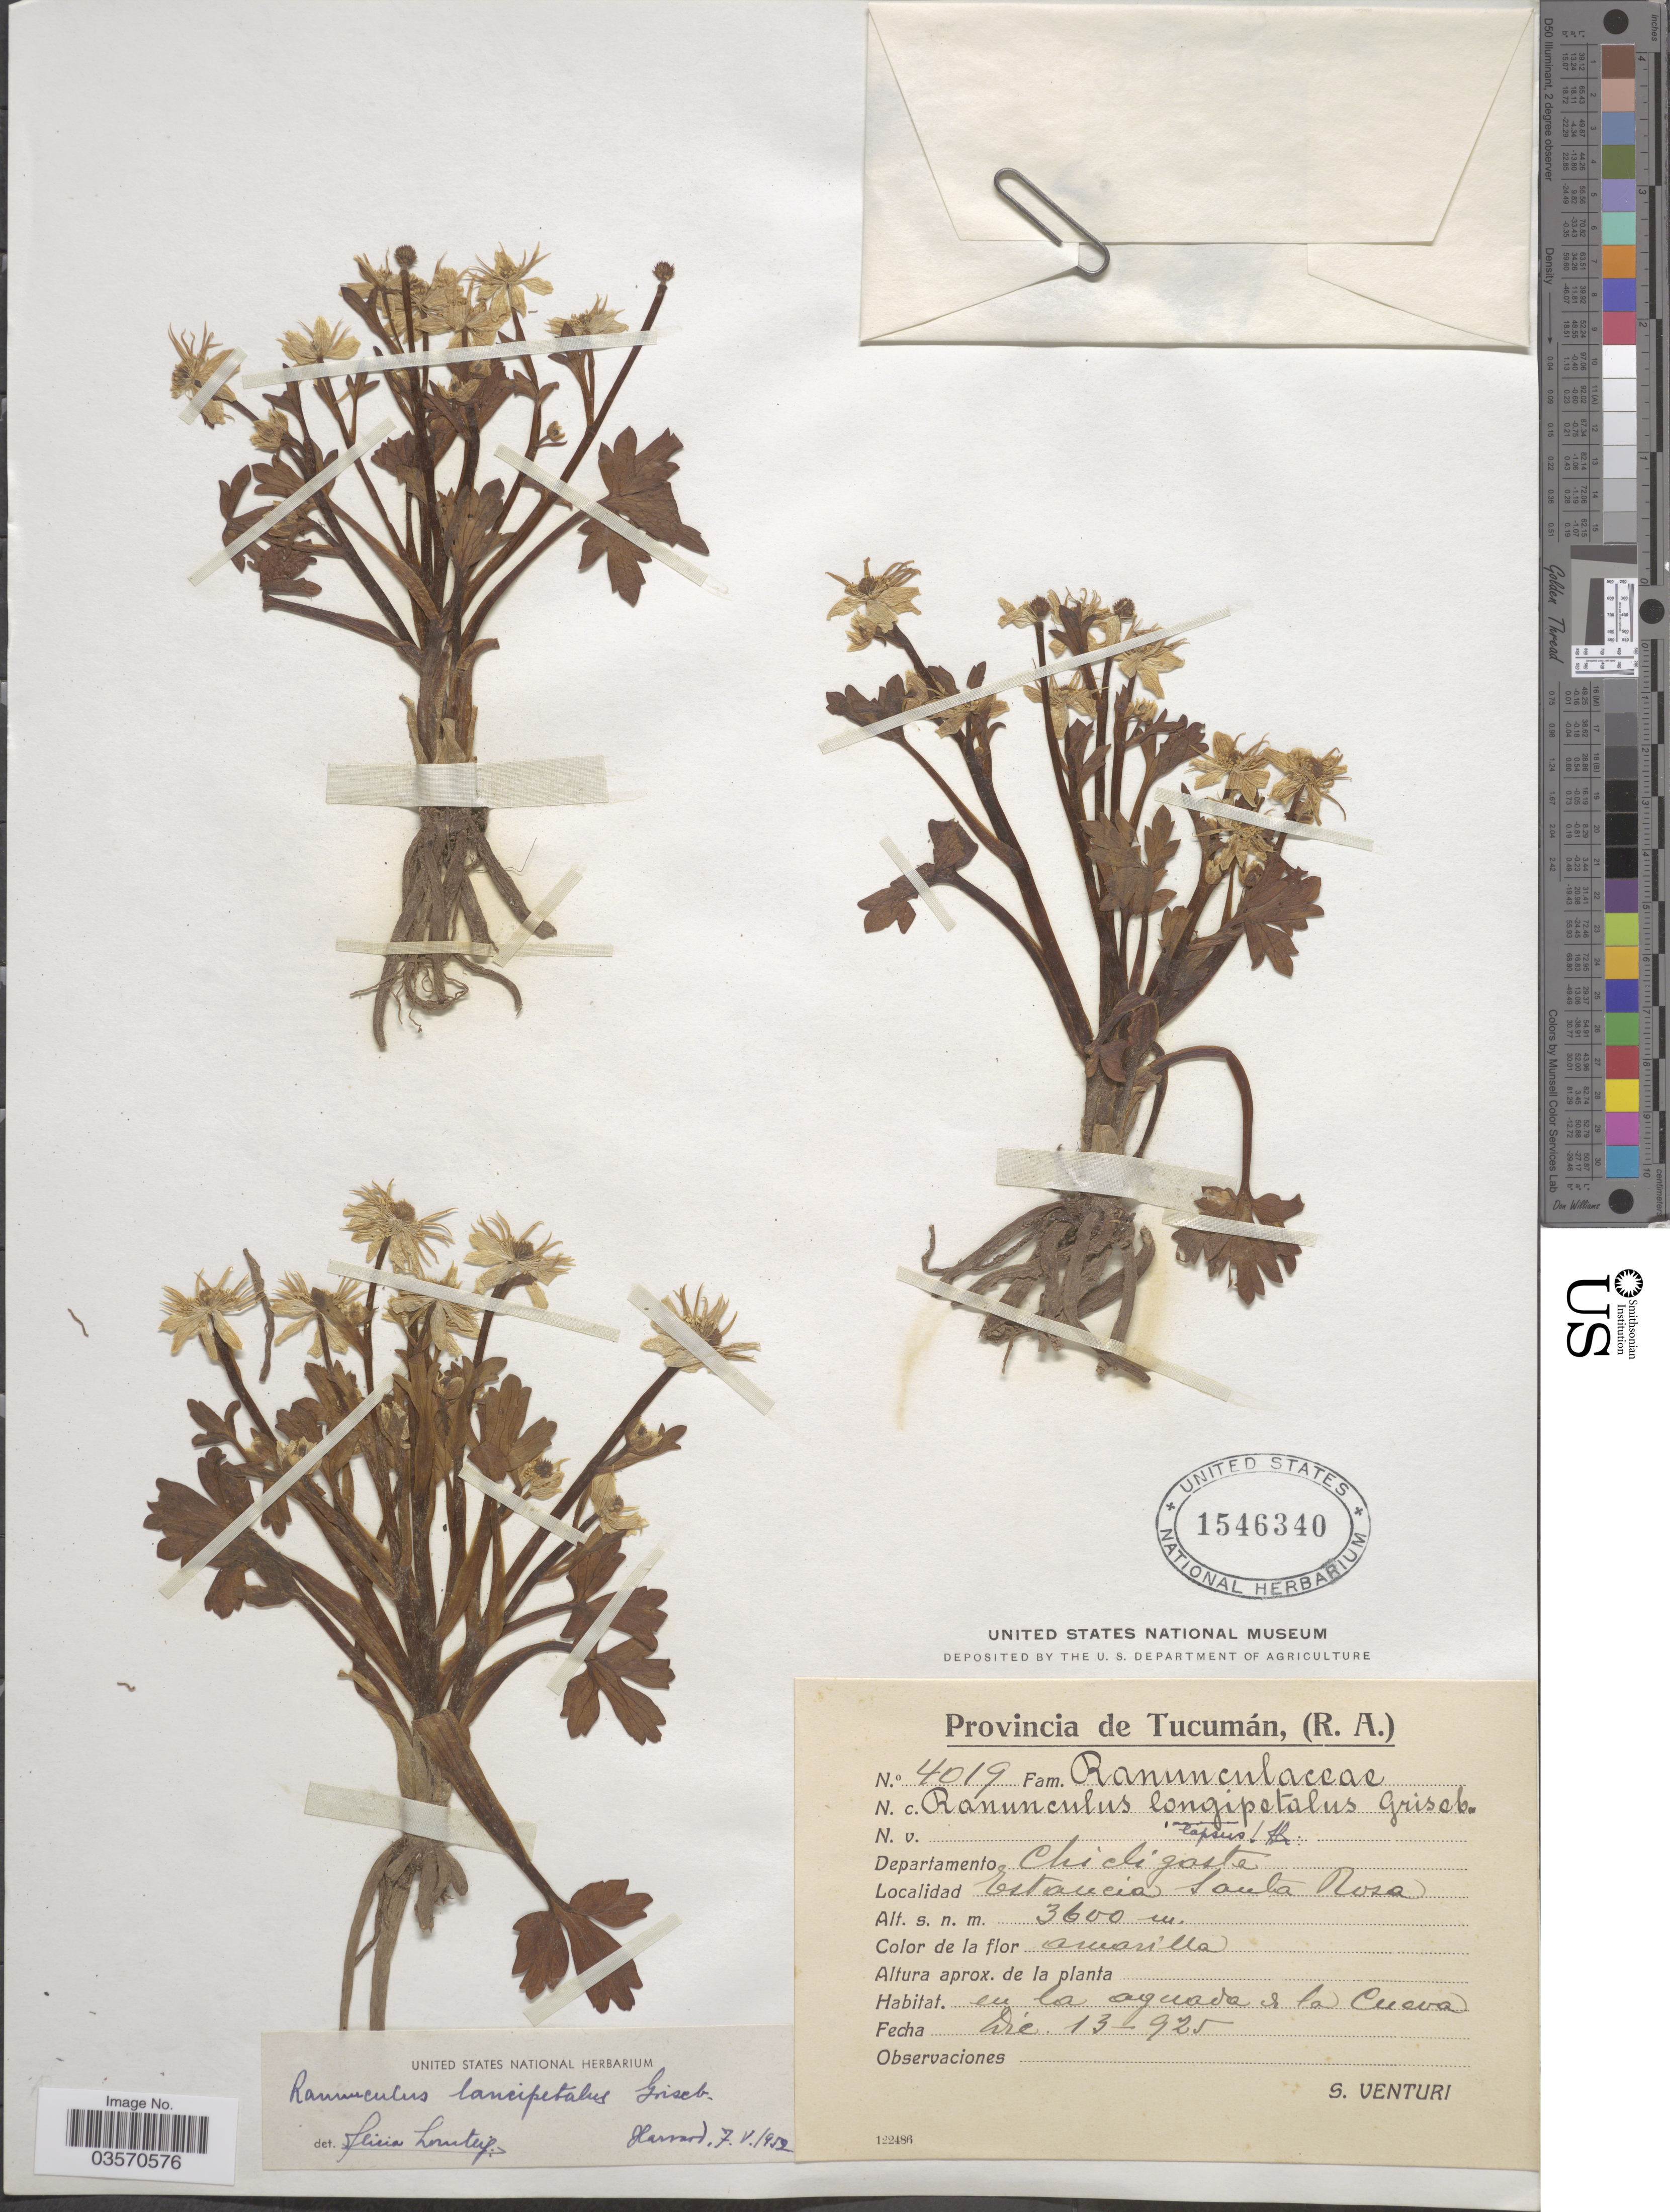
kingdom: Plantae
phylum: Tracheophyta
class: Magnoliopsida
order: Ranunculales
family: Ranunculaceae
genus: Ranunculus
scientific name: Ranunculus lancipetalus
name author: Griseb.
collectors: S. Venturi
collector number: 4019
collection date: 1925-12-13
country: Argentina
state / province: Tucuman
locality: Departamento Chicligasta. Estancia Santa Rosa.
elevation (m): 3600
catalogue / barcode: US 1546340